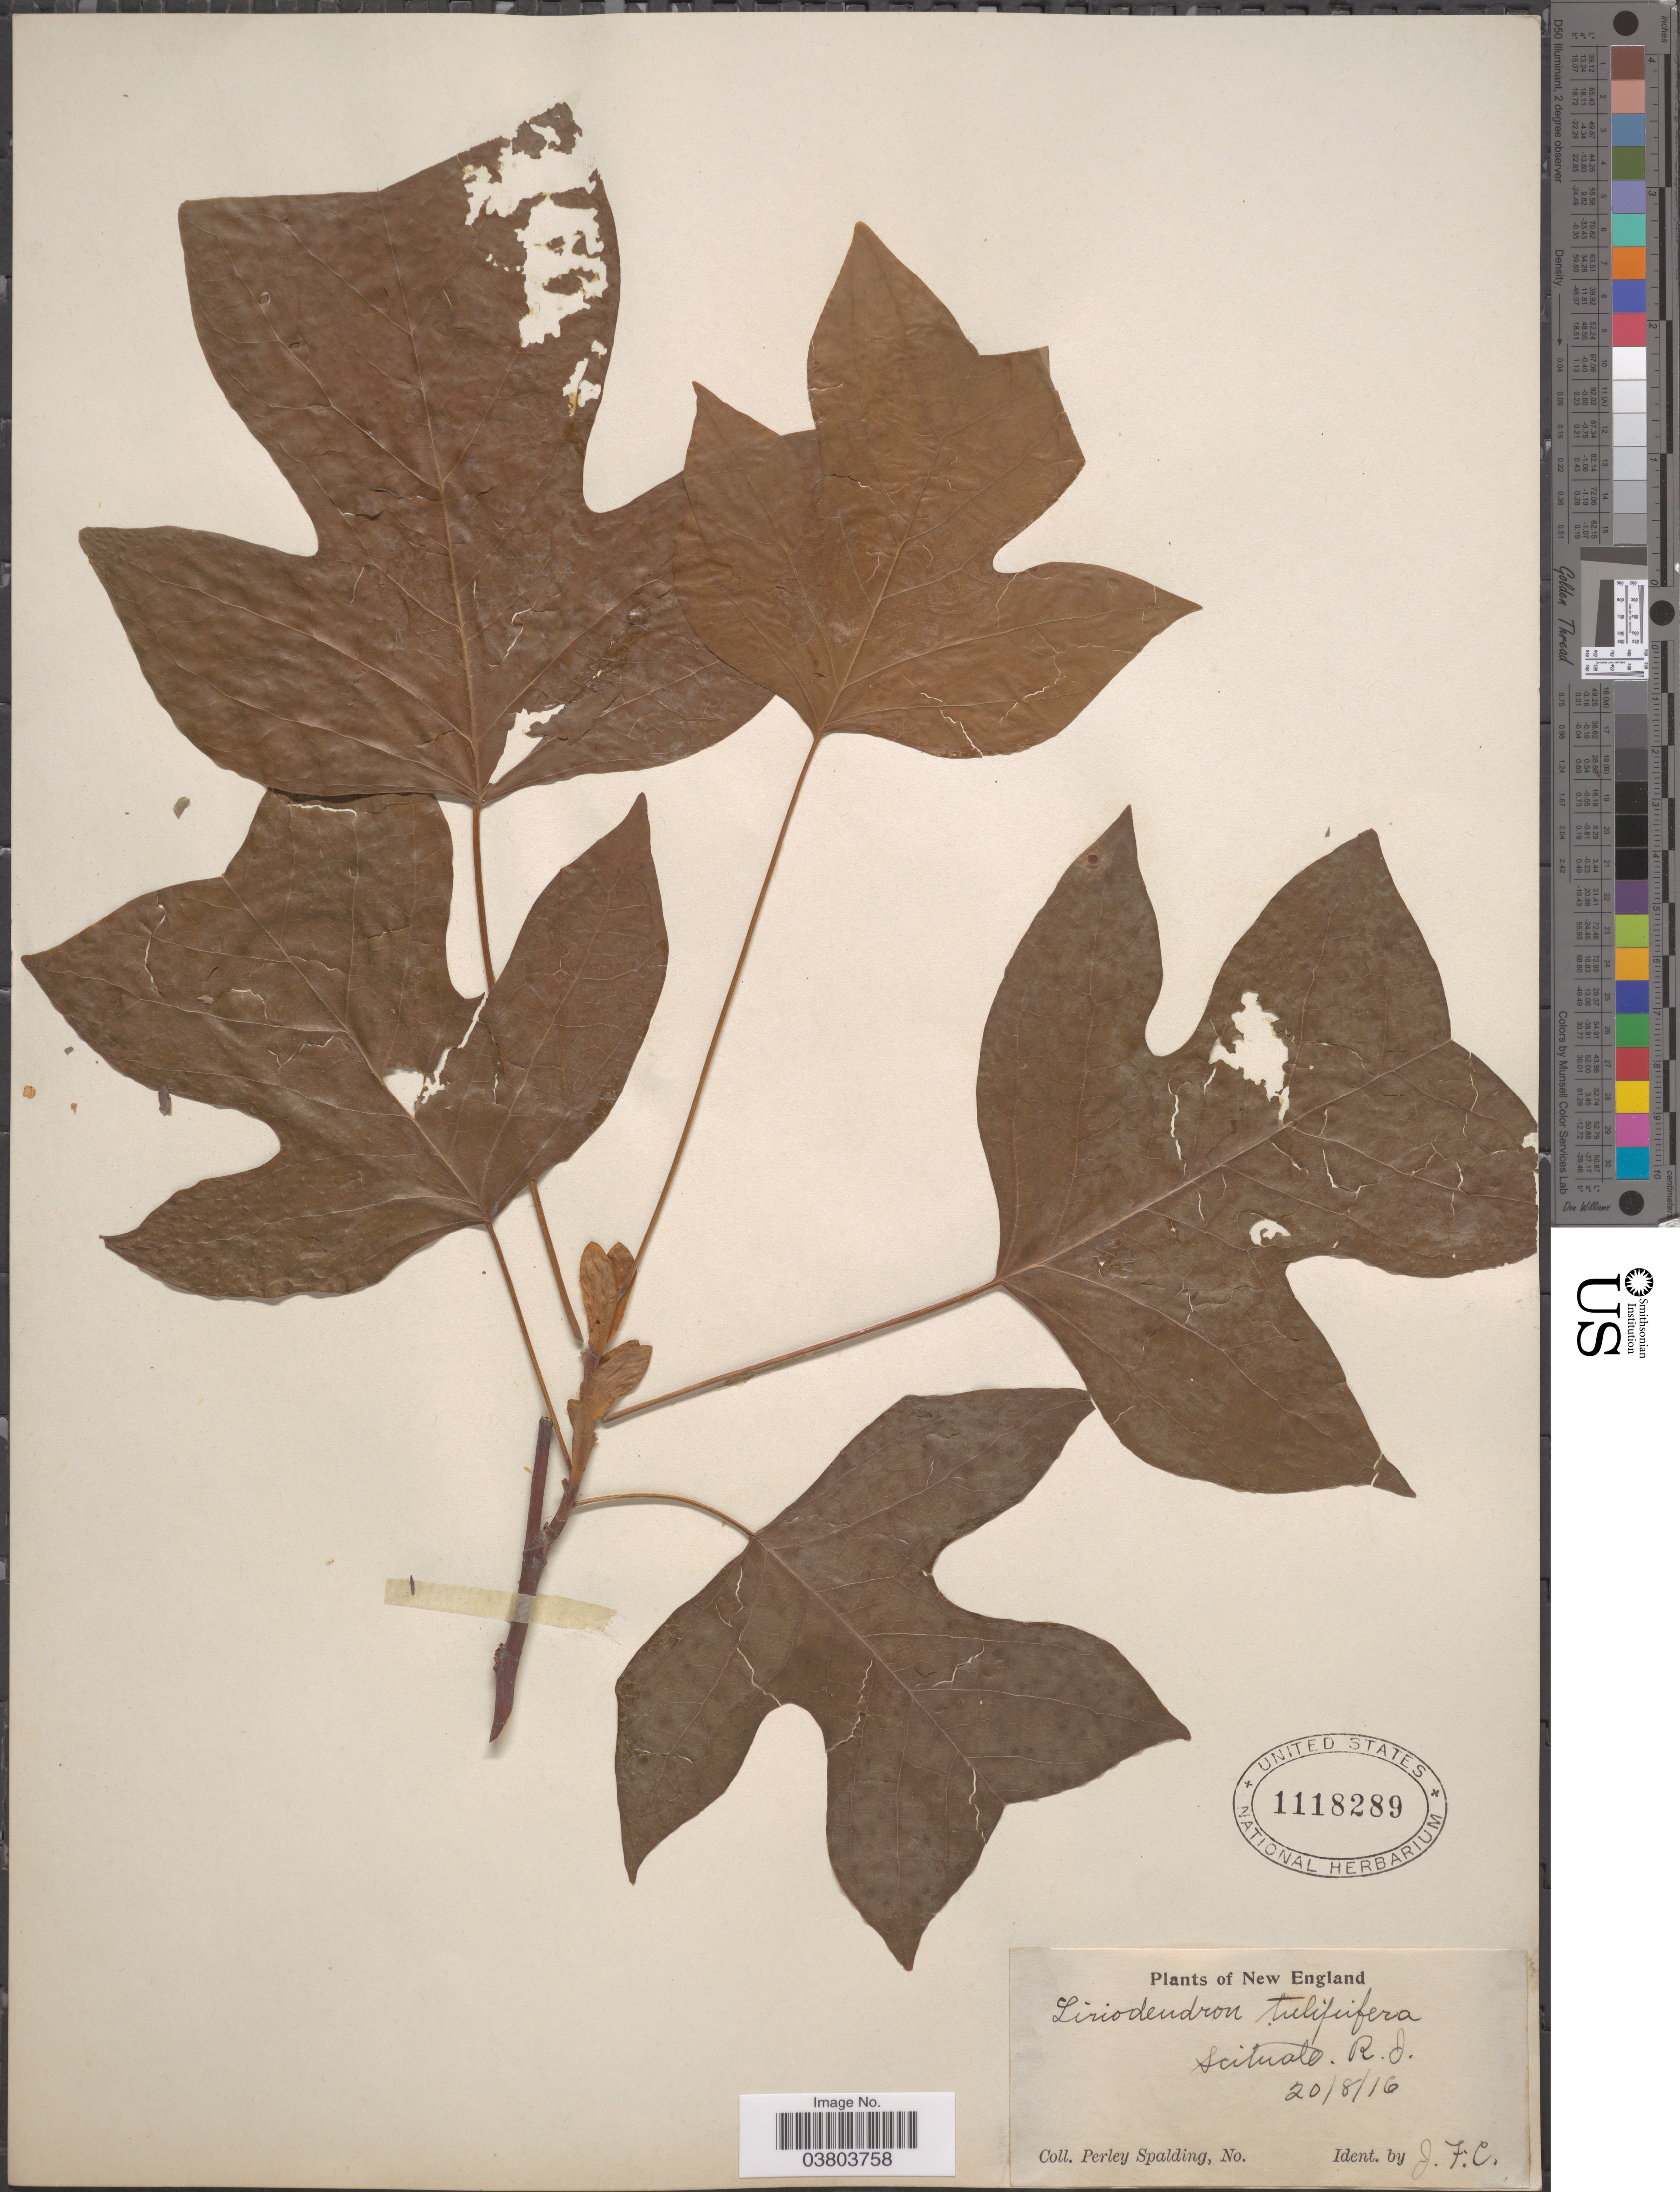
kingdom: Plantae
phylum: Tracheophyta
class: Magnoliopsida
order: Magnoliales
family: Magnoliaceae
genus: Liriodendron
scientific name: Liriodendron tulipifera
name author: L.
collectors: P. Spalding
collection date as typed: Transcribed d/m/y: 20/8/16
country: United States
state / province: Rhode Island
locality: New England. Scituale. R. I.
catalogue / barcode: US 1118289